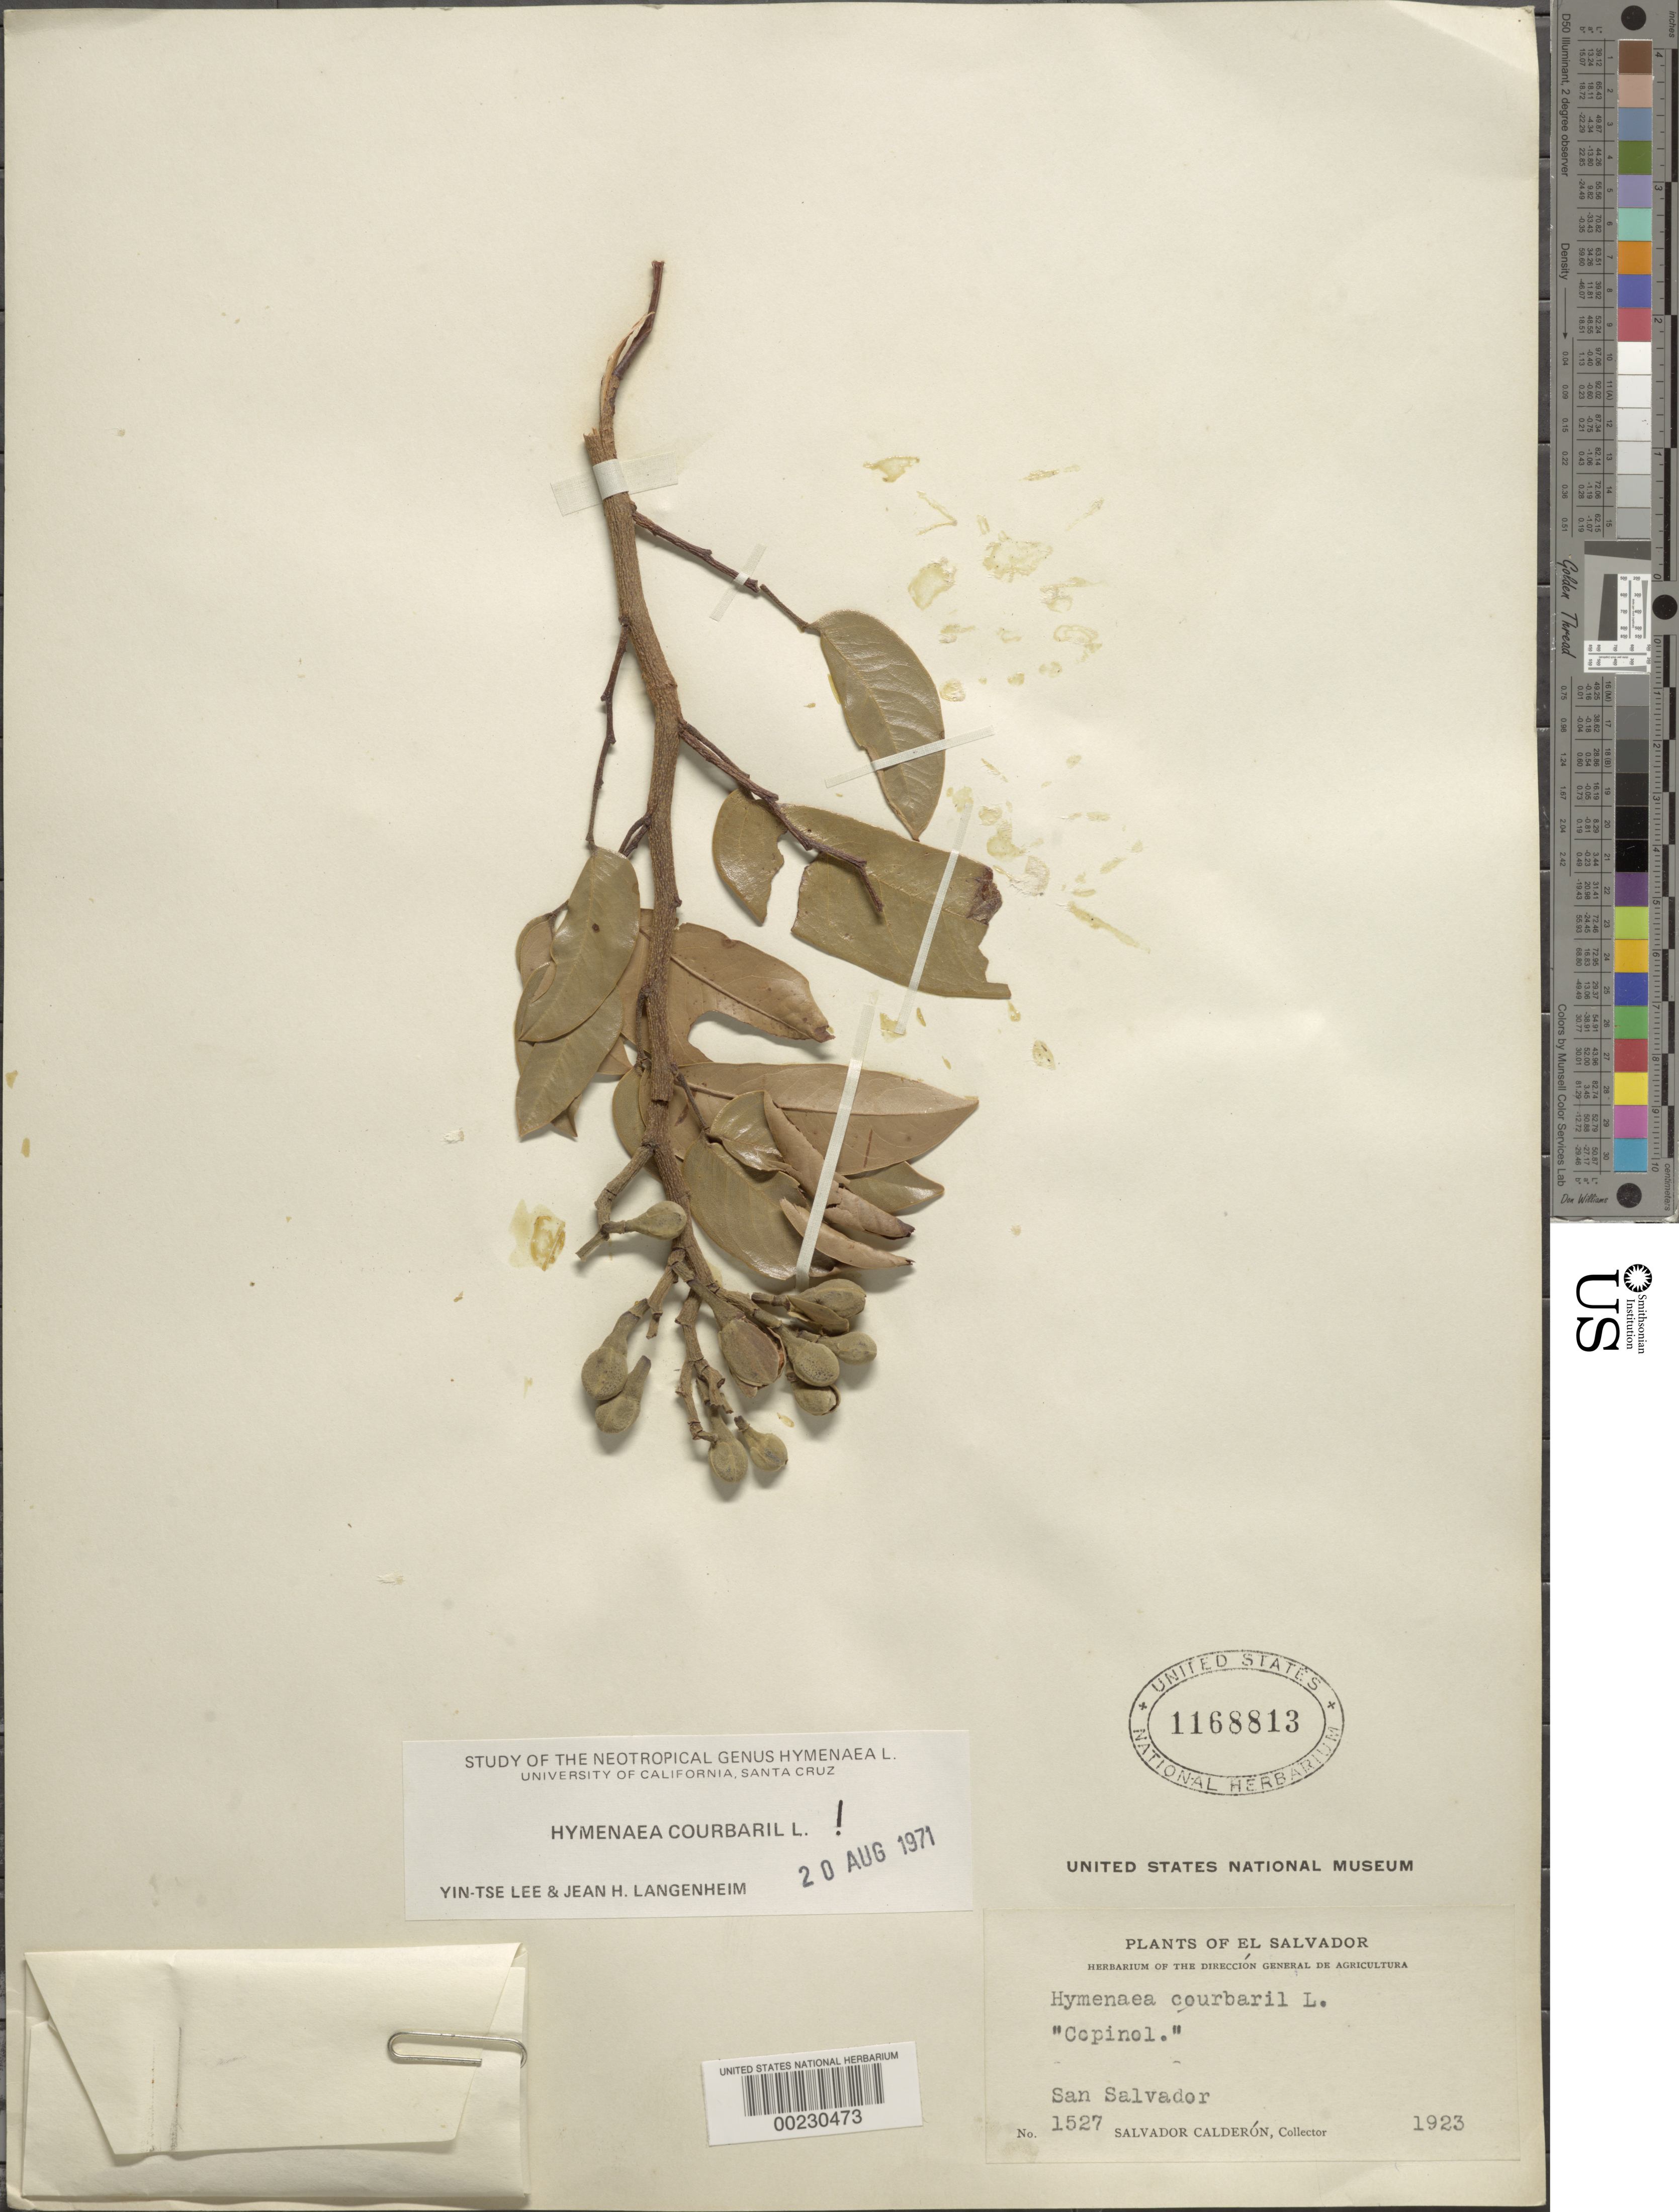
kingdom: Plantae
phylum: Tracheophyta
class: Magnoliopsida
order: Fabales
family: Fabaceae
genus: Hymenaea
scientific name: Hymenaea courbaril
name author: L.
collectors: S. Calderón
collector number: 1527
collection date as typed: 1923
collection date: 1923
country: El Salvador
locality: San salvador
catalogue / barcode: US 1168813